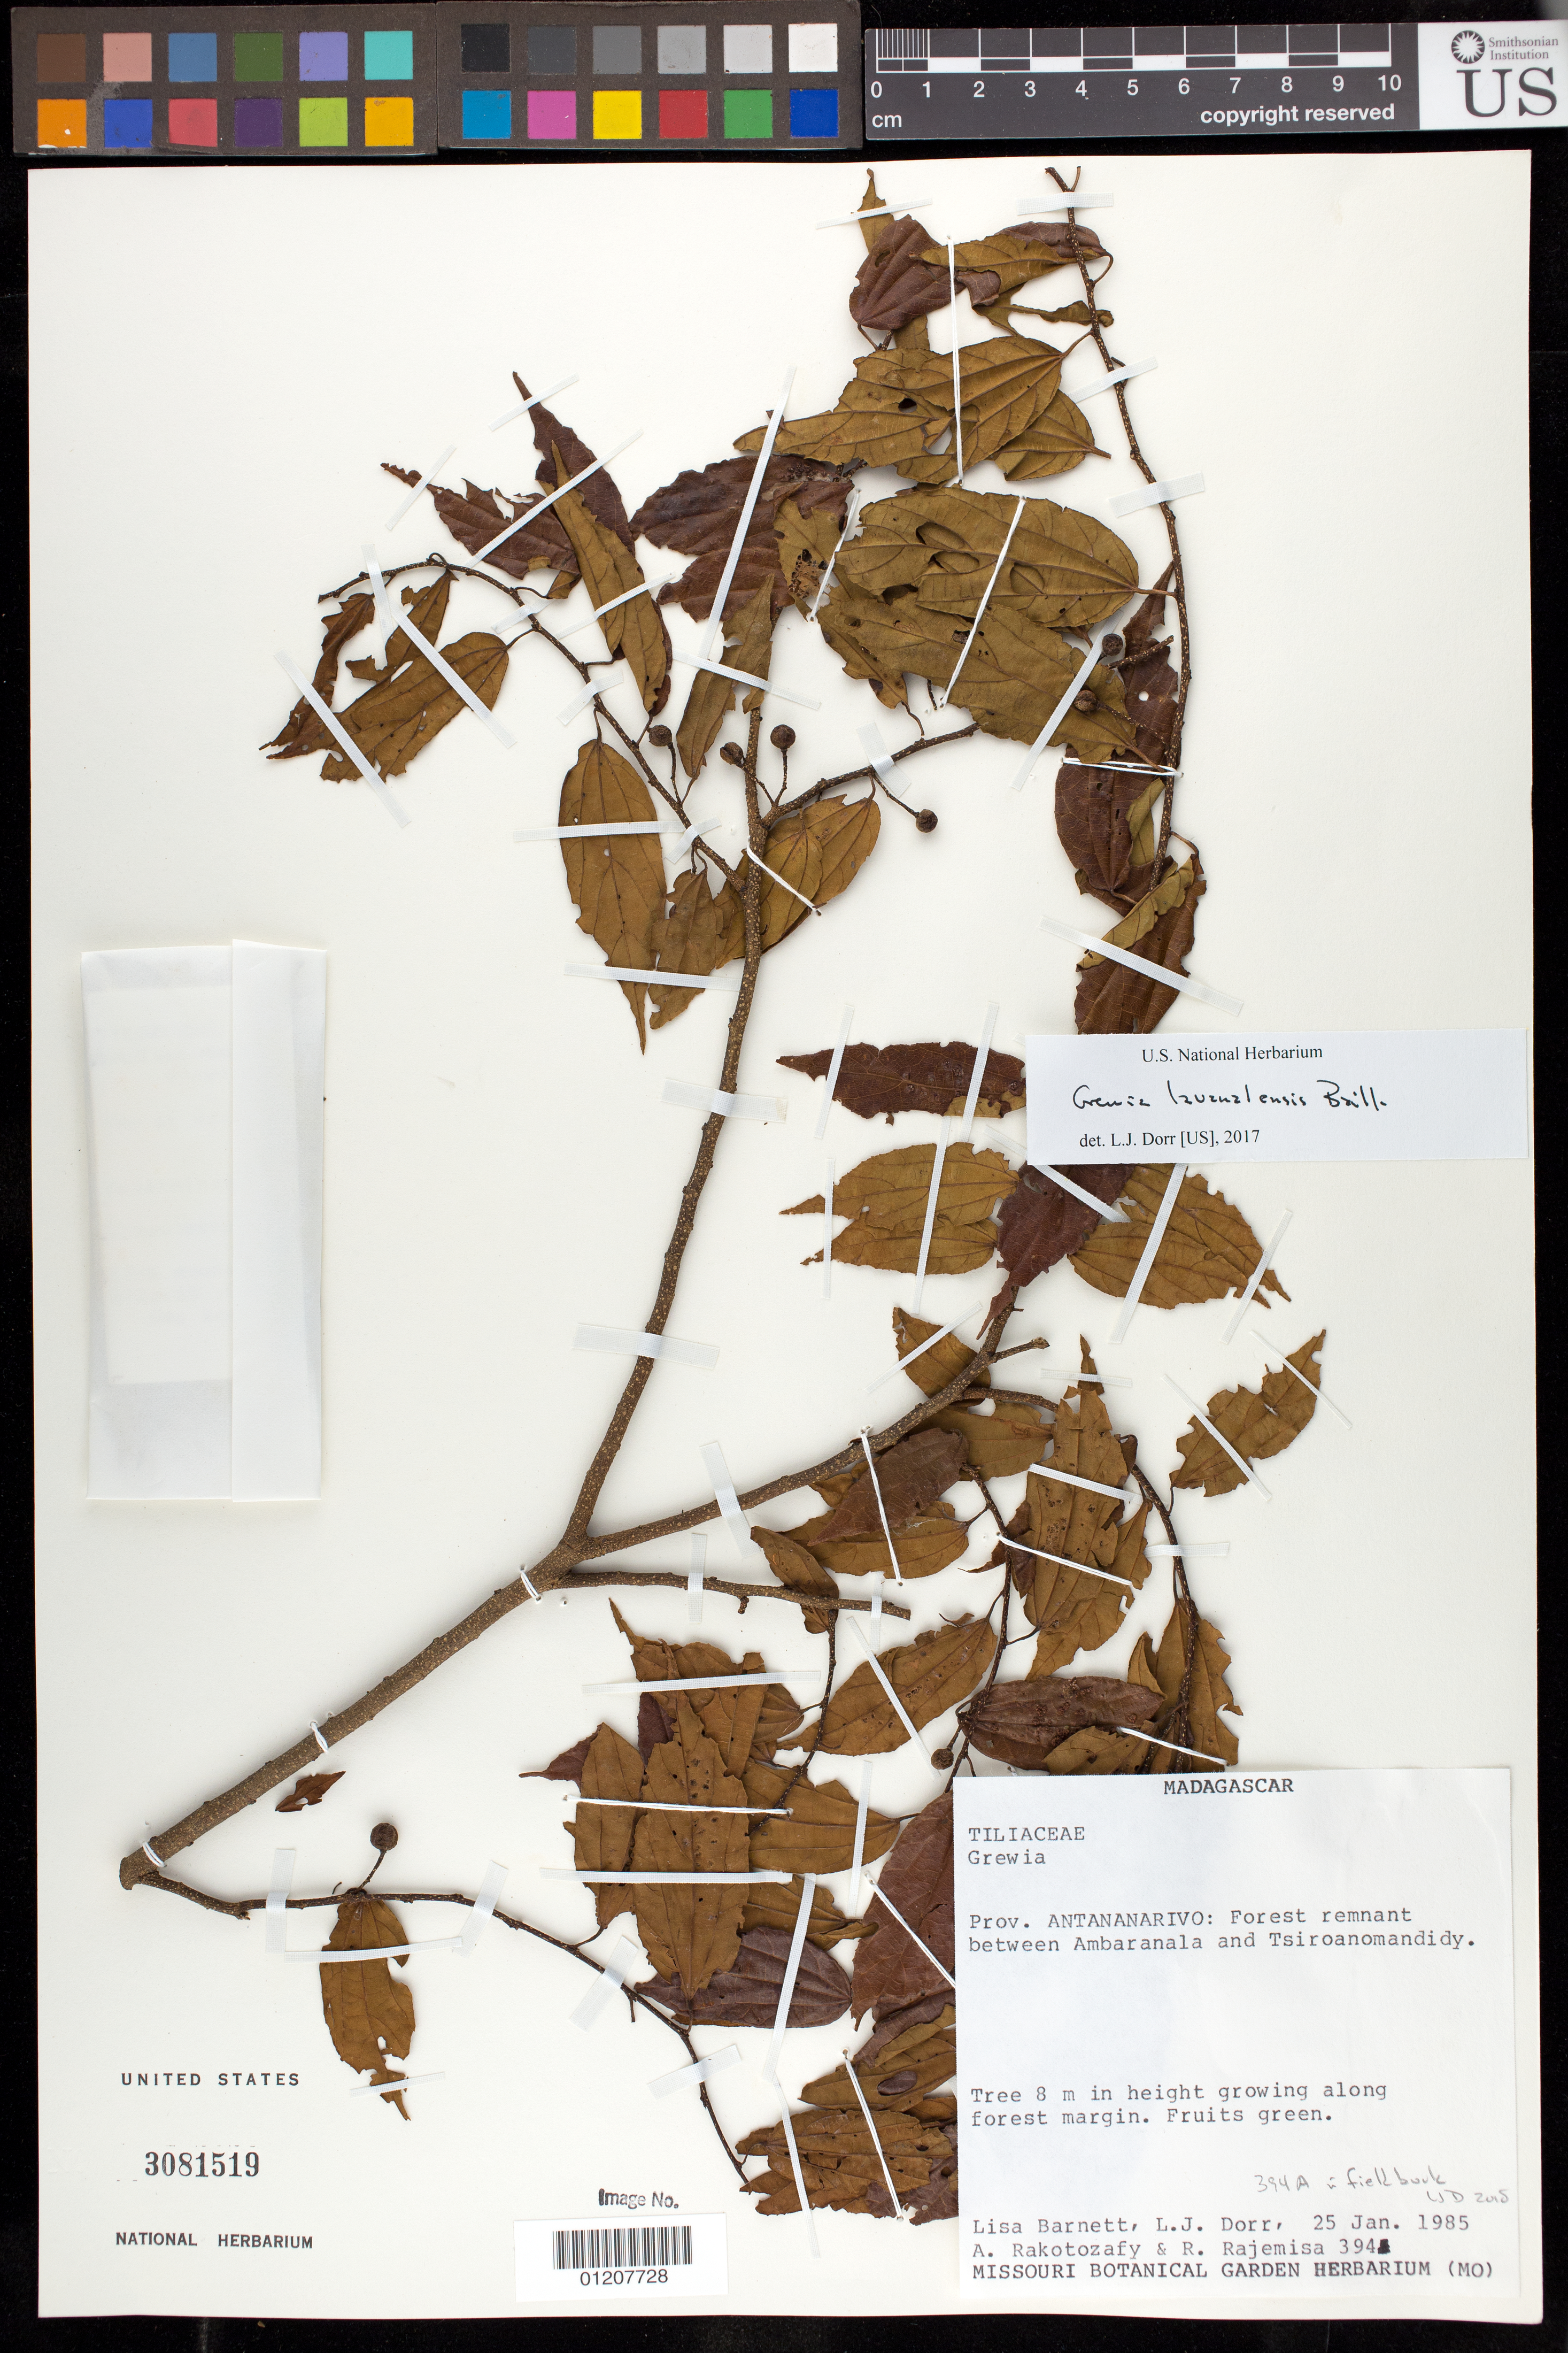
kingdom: Plantae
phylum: Tracheophyta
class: Magnoliopsida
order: Malvales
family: Malvaceae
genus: Grewia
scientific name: Grewia lavanalensis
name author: Baill.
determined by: Dorr, L. J., (BOT), Smithsonian Institution - National Museum of Natural History (UNITED STATES)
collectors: L. C. Barnett, L. J. Dorr, A. Rakotozafy & R. Rajemisa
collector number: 394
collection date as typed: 25 Jan 1985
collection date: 1985-01-25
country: Madagascar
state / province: Analamanga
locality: Prov. Antananarivo: Forest remnant between Ambaranala and Tsiroanomandidy.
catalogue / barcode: US 3081519